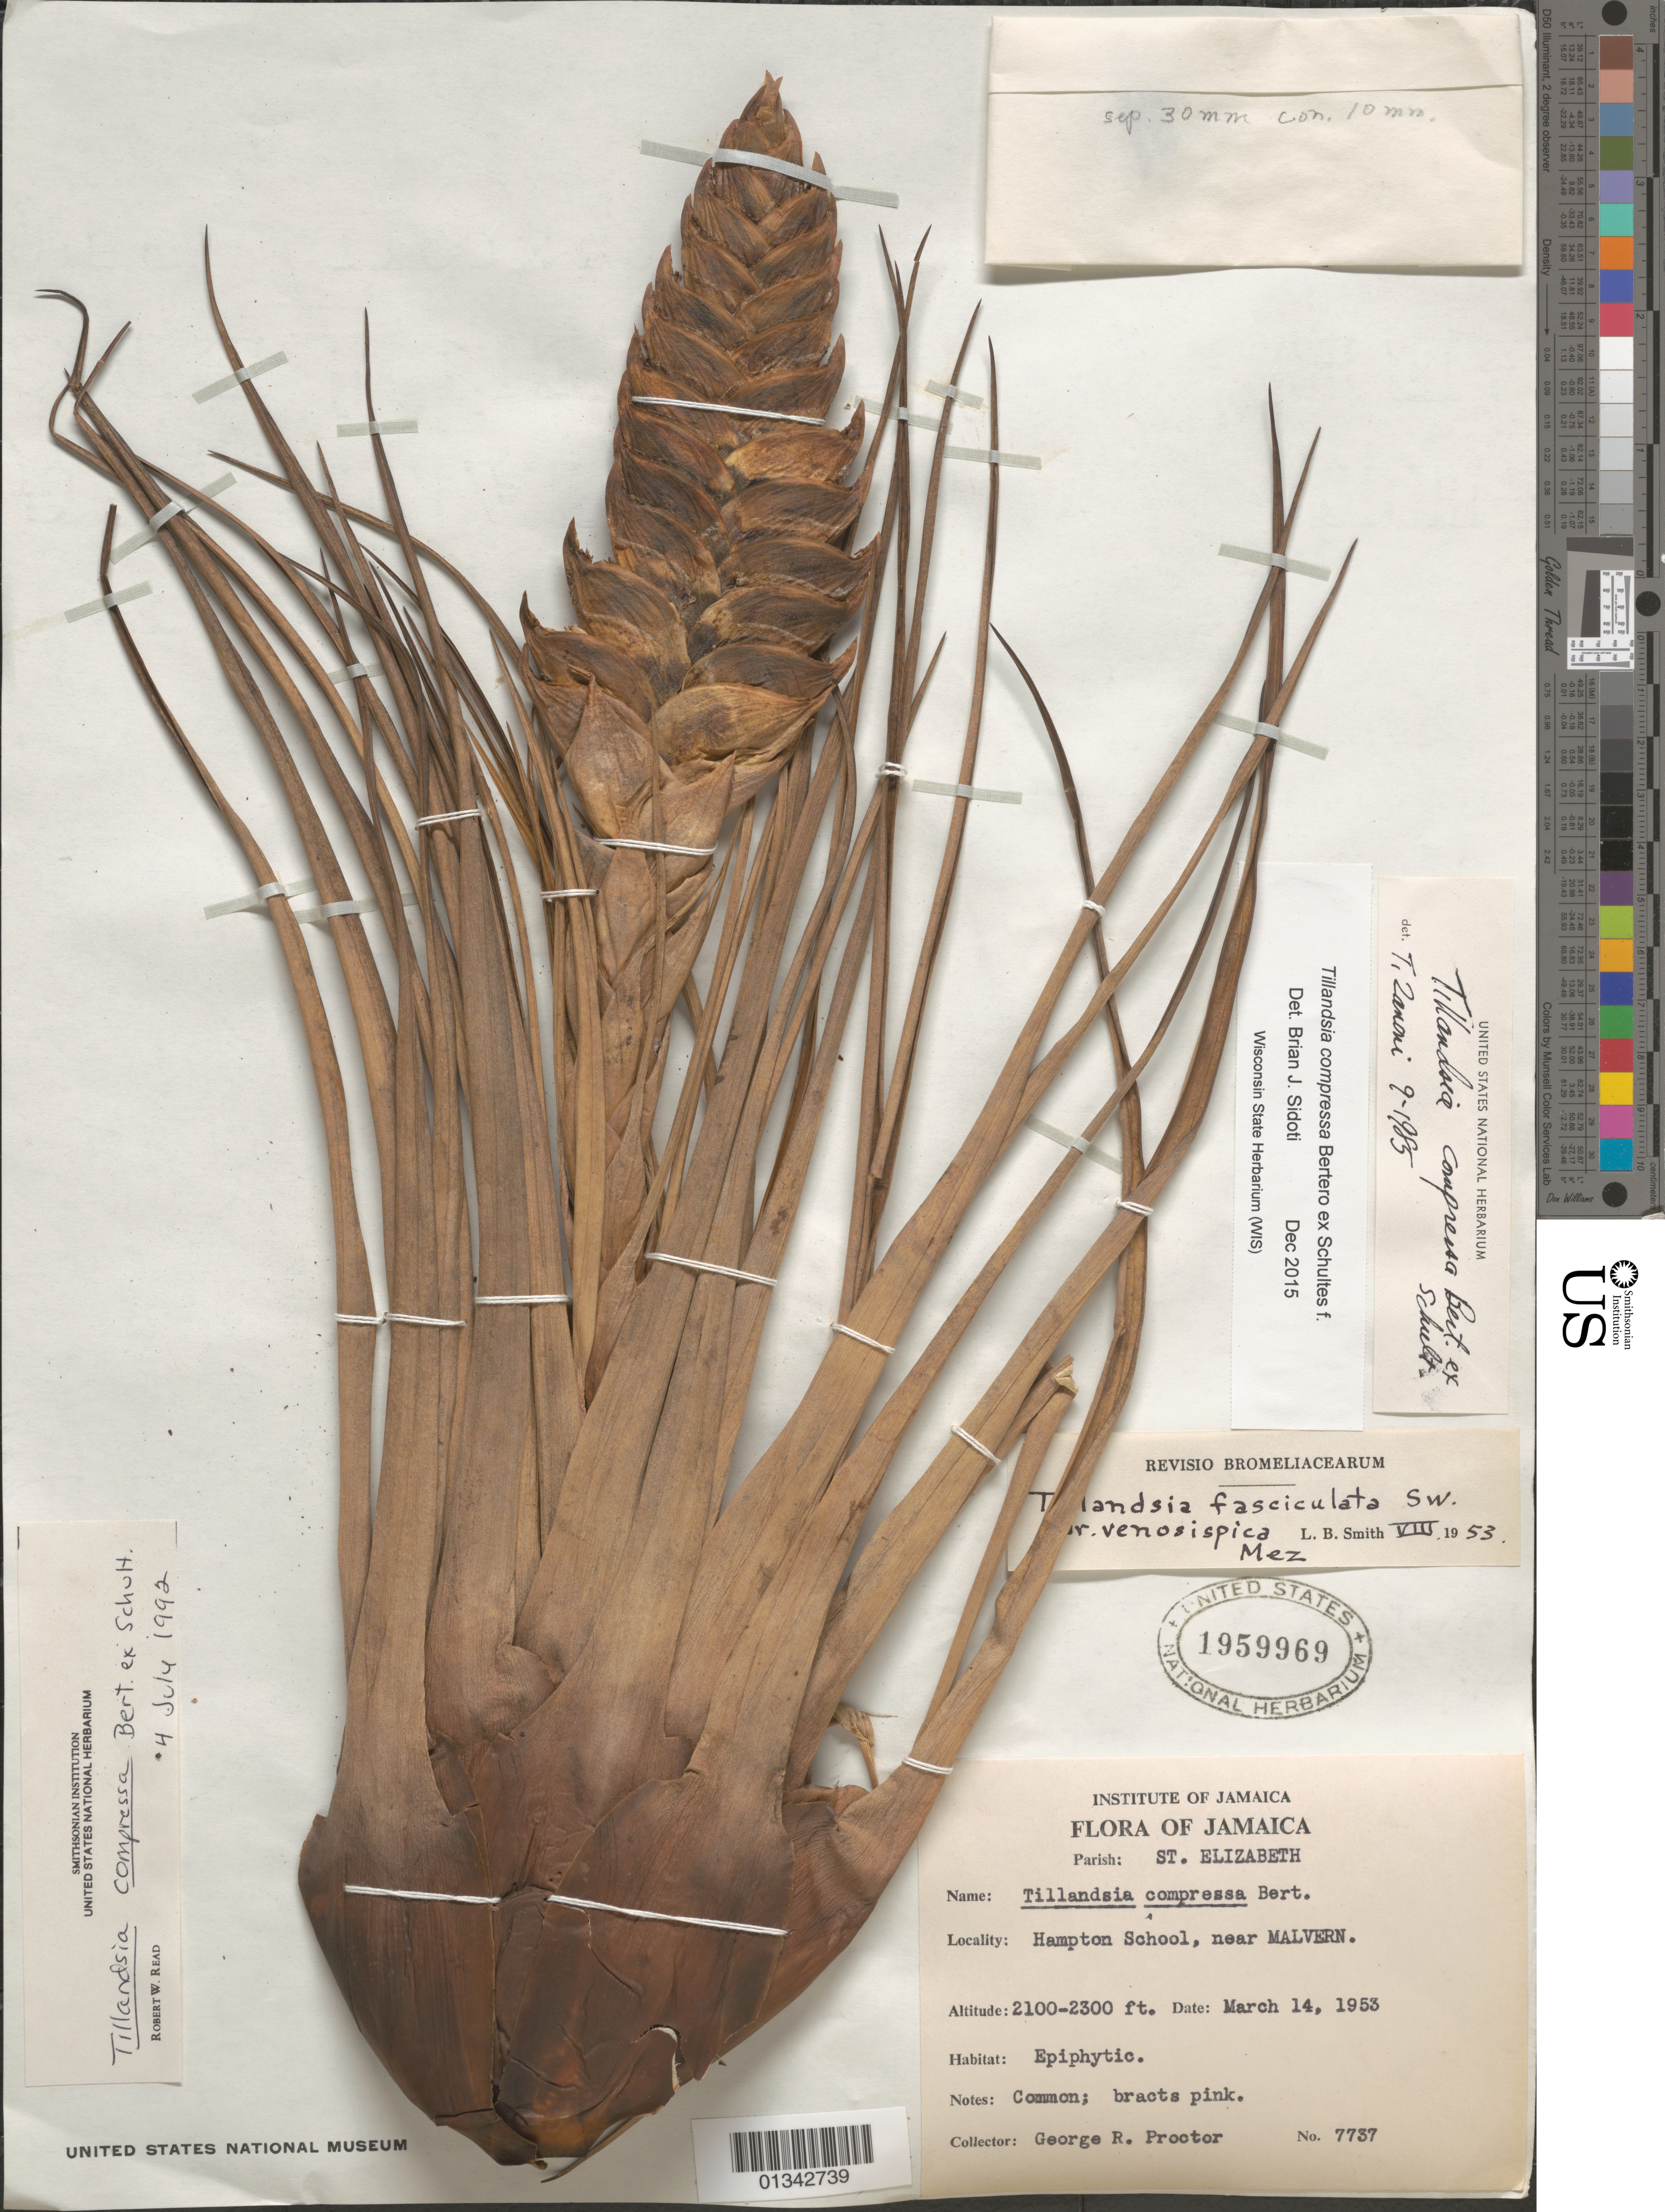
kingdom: Plantae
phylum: Tracheophyta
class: Liliopsida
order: Poales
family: Bromeliaceae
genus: Tillandsia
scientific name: Tillandsia compressa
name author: Bertero ex Schult. & Schult. f.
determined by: Sidoti, B. J.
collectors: G. R. Proctor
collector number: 7737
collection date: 1953-03-14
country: Jamaica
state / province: Saint Elizabeth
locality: Hampton School, near Malvern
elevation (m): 640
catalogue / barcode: US 1959969